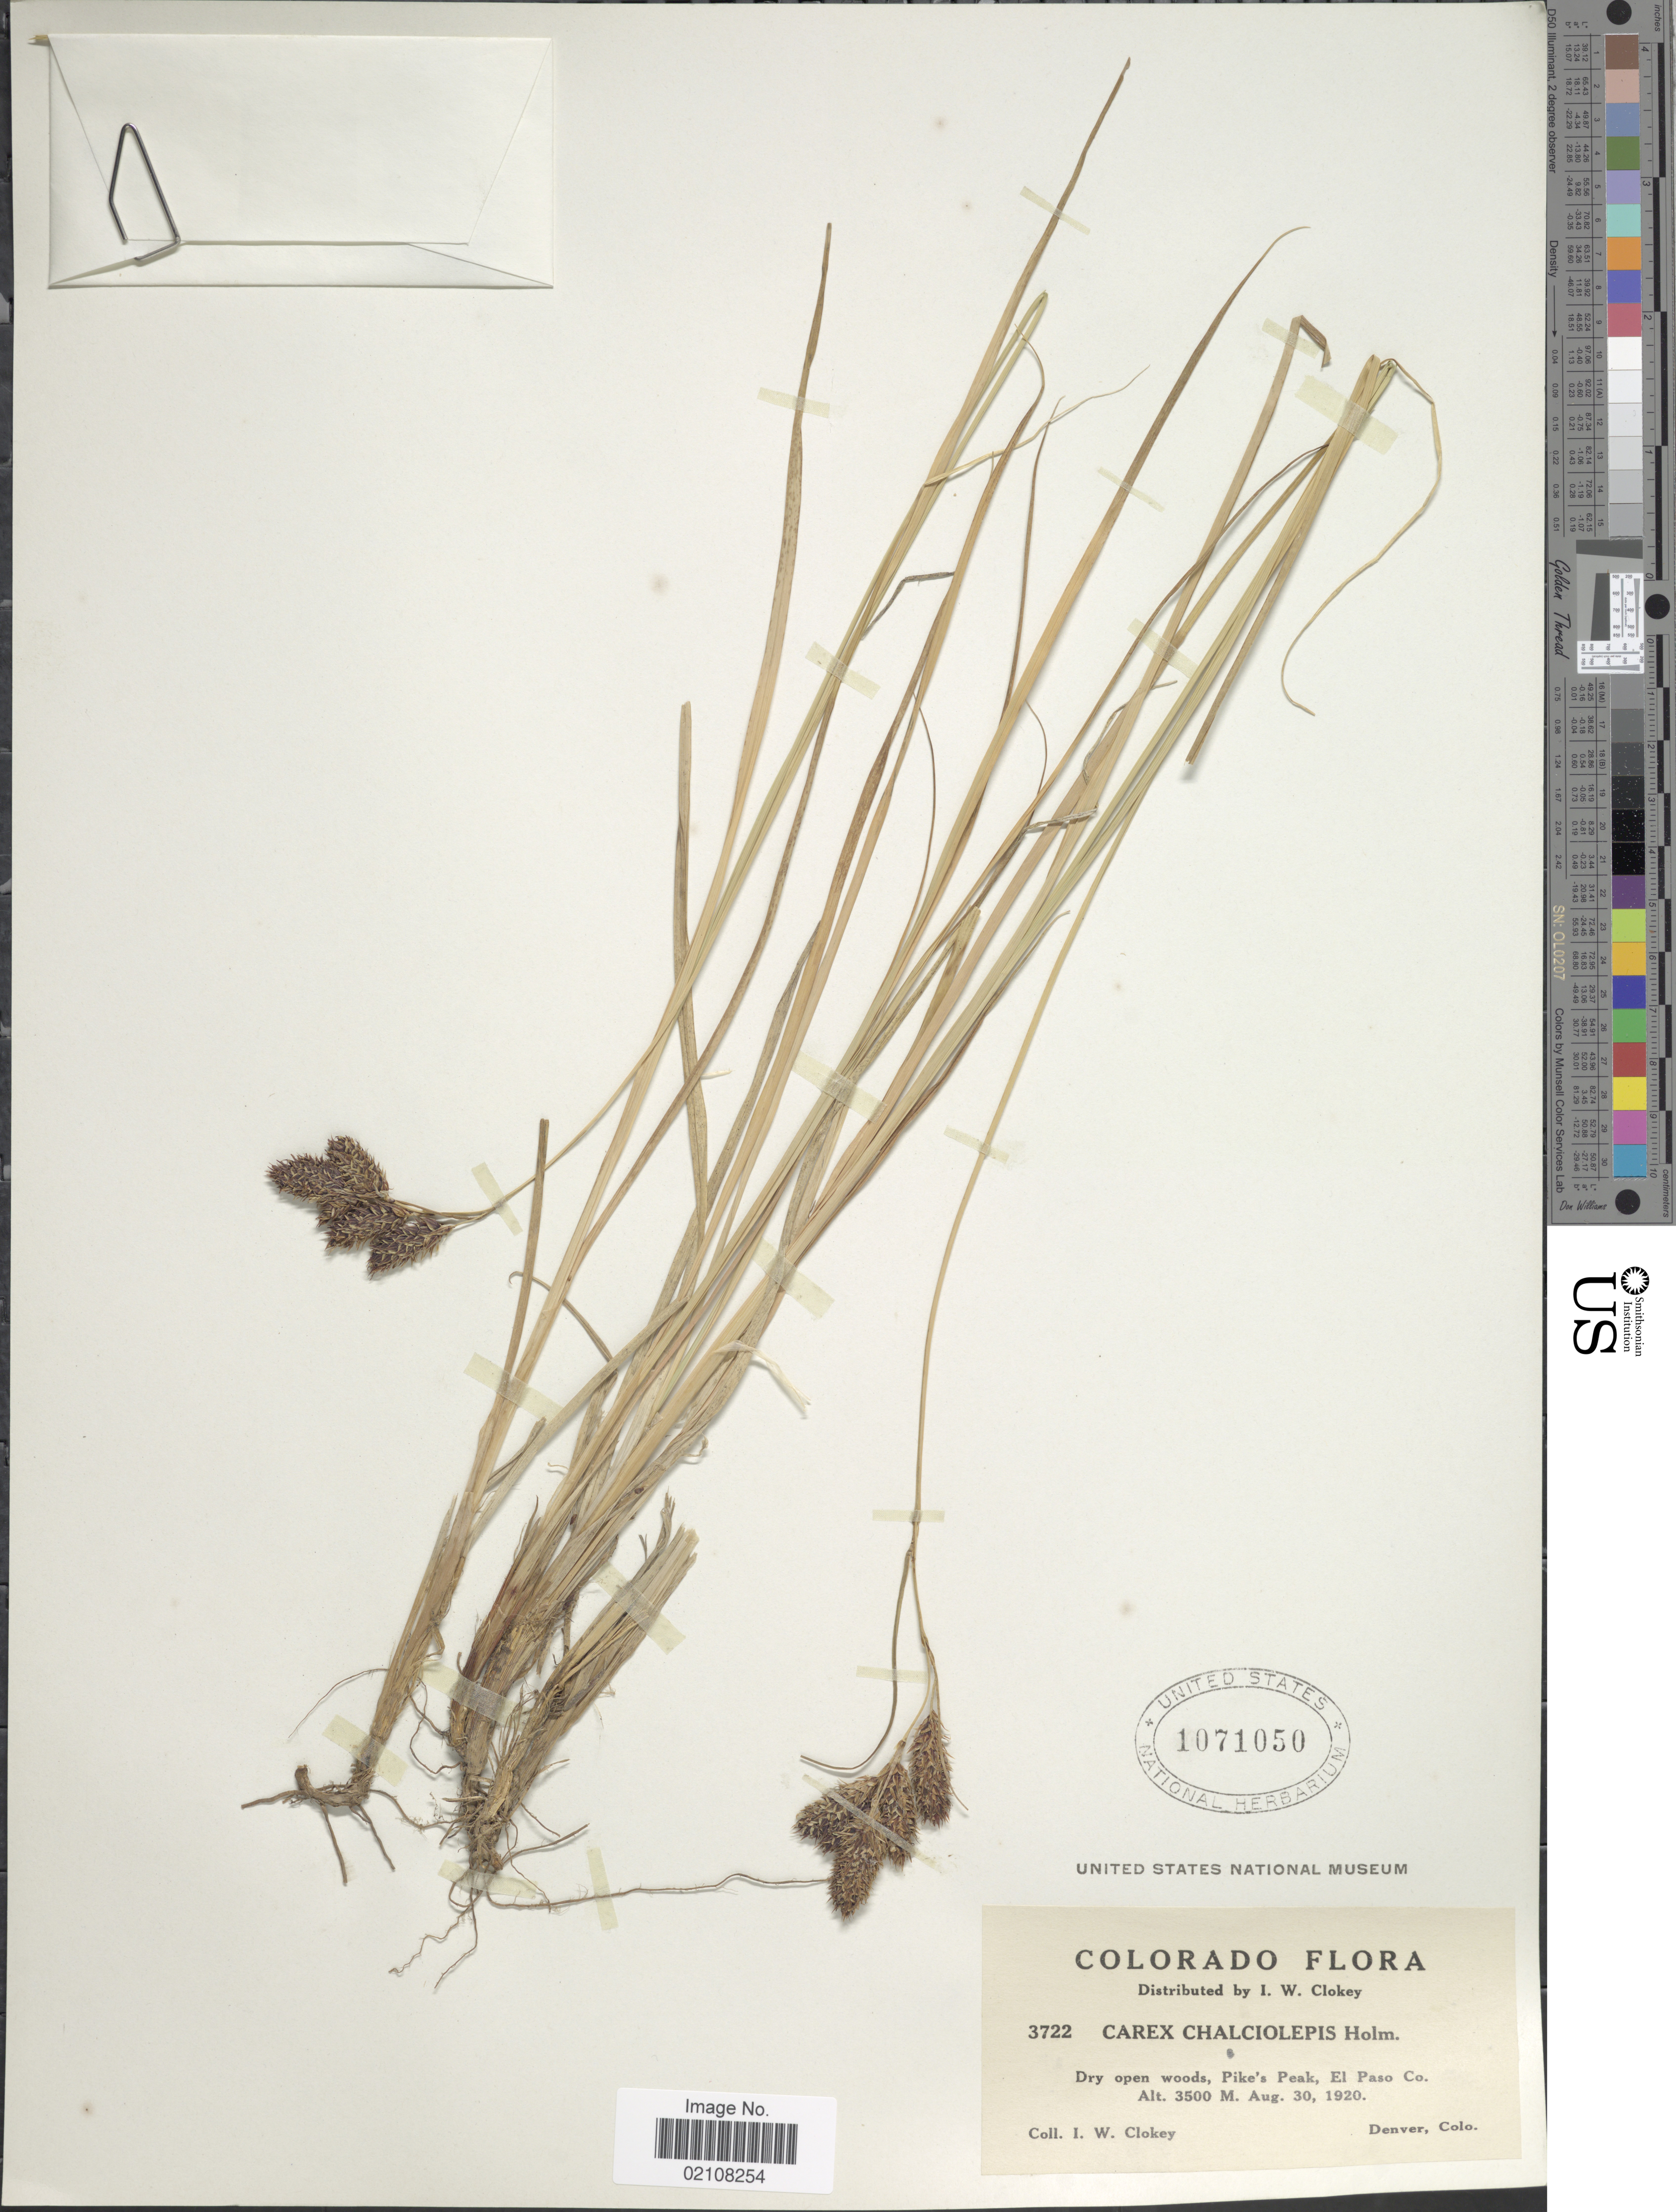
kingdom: Plantae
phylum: Tracheophyta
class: Liliopsida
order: Poales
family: Cyperaceae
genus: Carex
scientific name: Carex chalciolepis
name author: Holm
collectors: I. W. Clokey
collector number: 3722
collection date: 1920-08-30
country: United States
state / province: Colorado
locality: Dry open woods, Pike's Peak, El Paso Co., Denver Colo.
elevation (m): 3500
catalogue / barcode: US 1071050